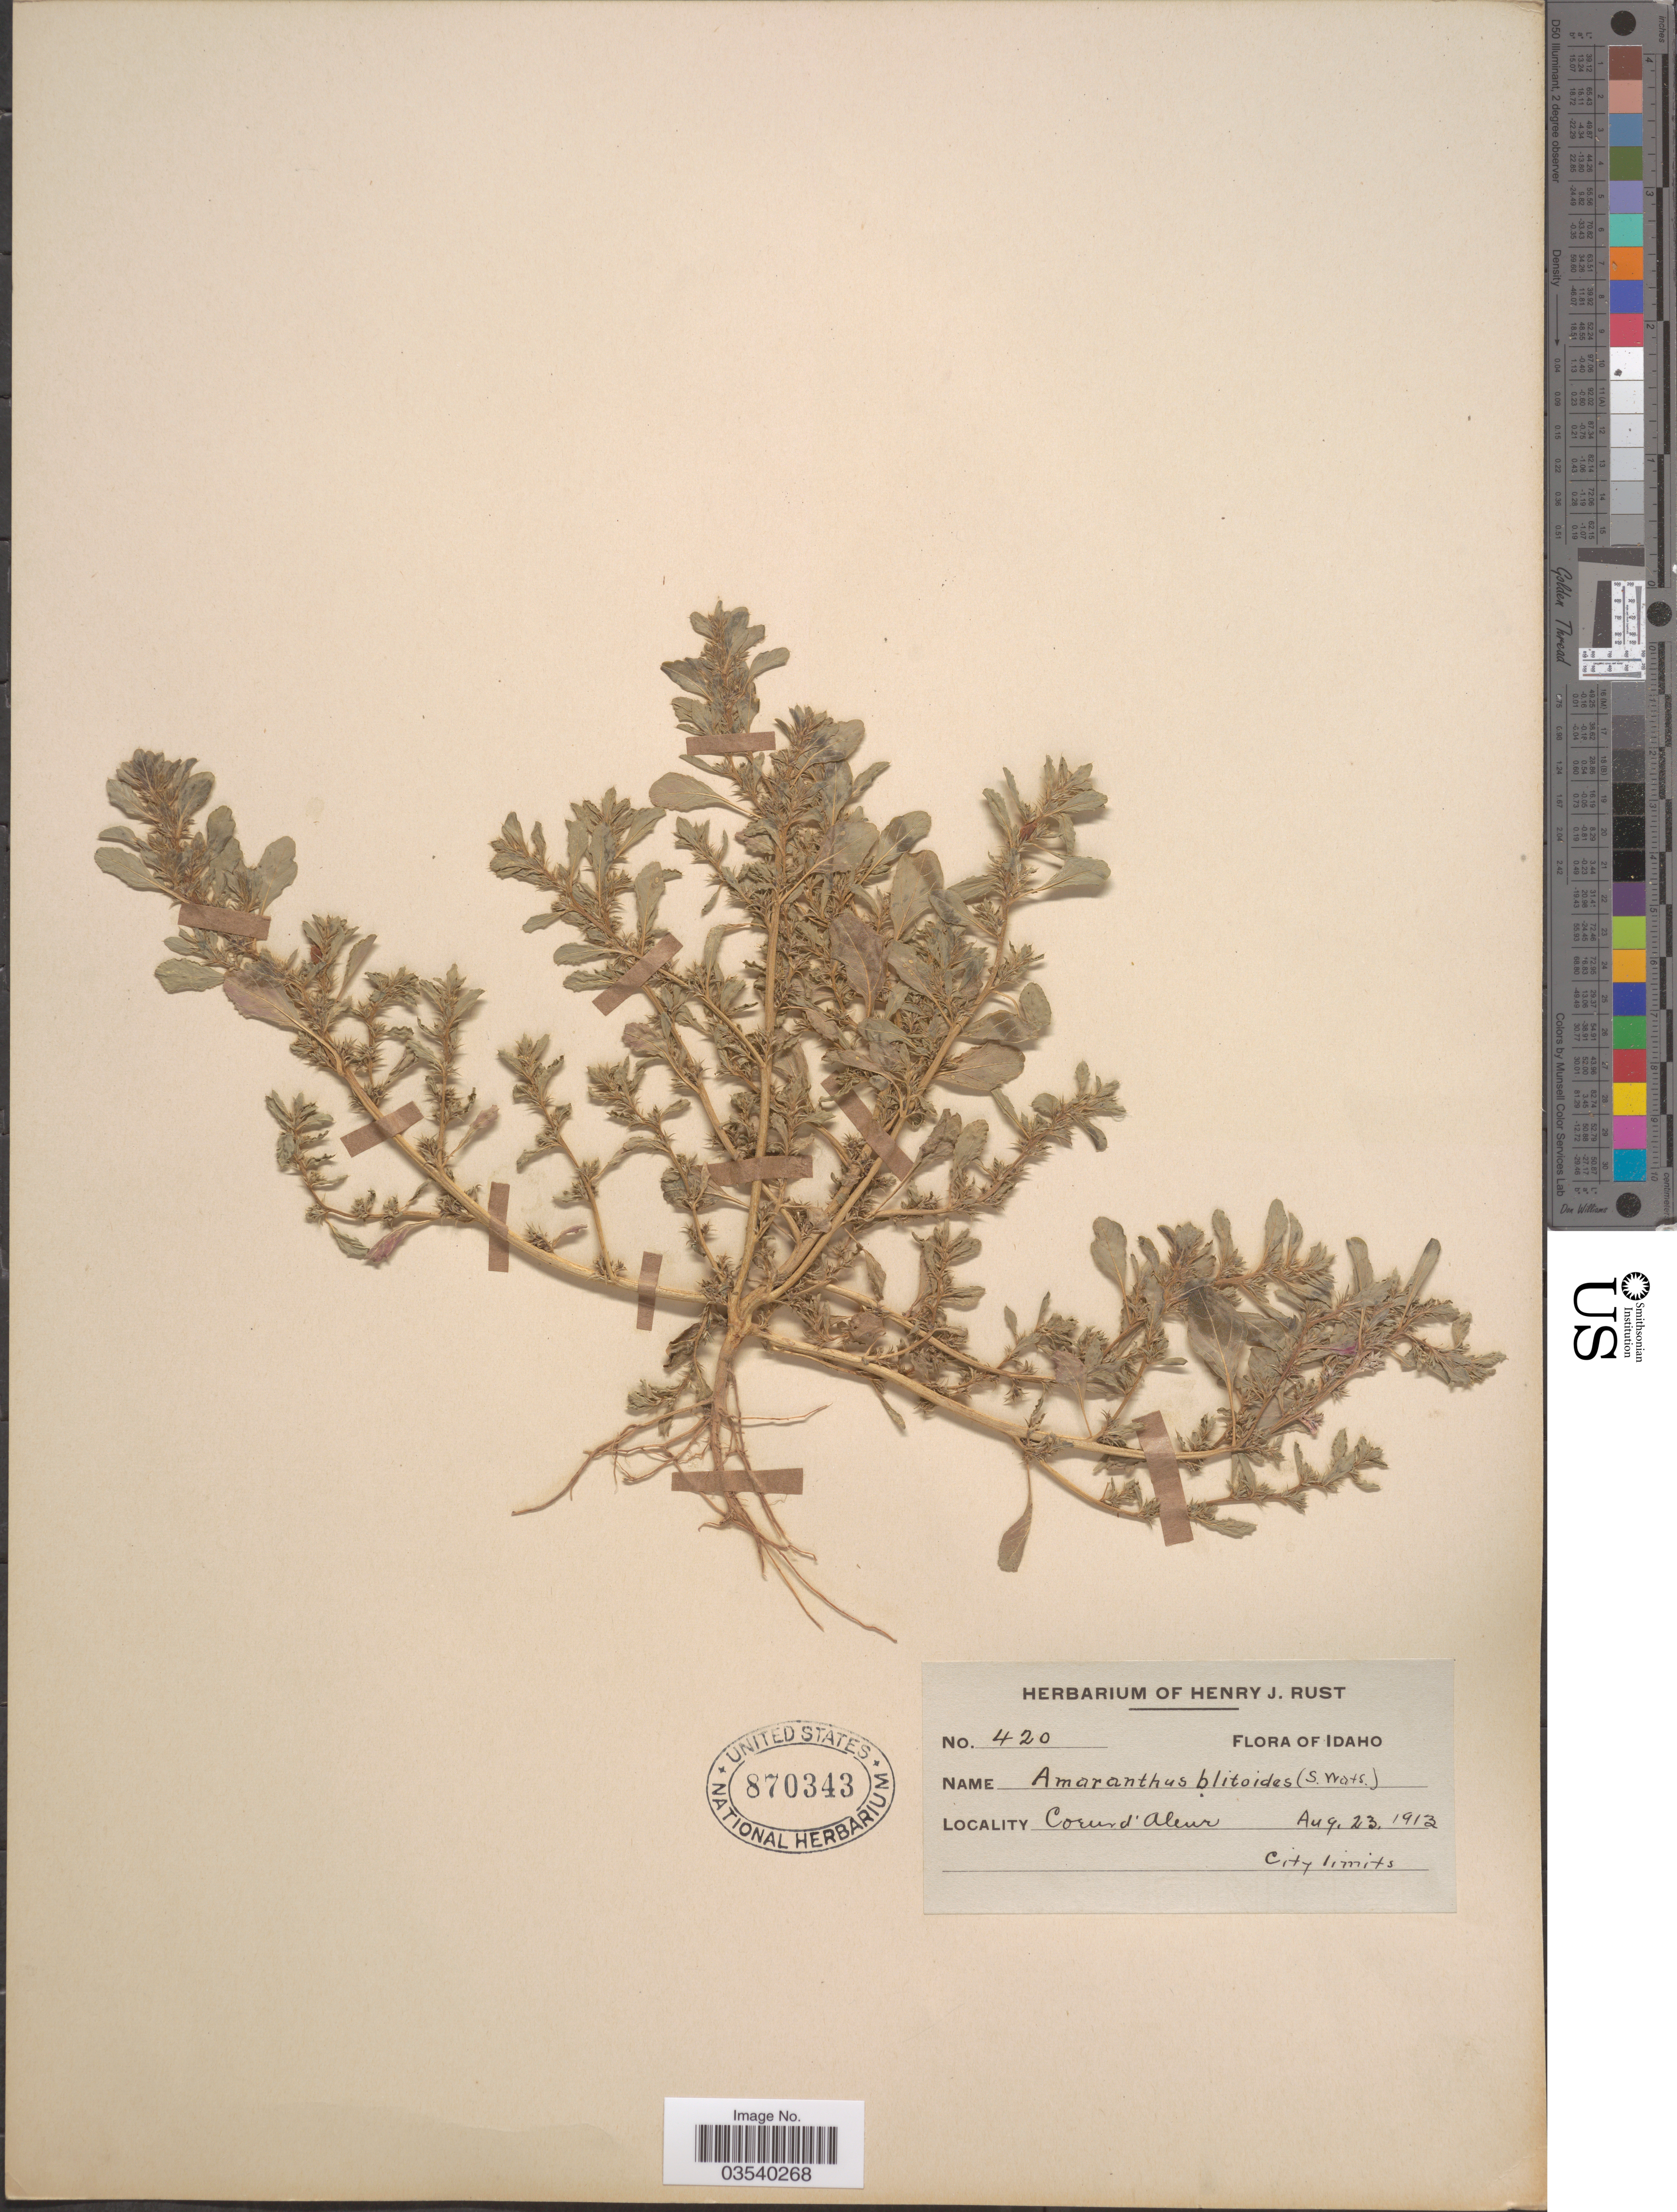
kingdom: Plantae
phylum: Tracheophyta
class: Magnoliopsida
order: Caryophyllales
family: Amaranthaceae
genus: Amaranthus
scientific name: Amaranthus blitoides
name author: S. Watson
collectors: ex herb. Henry J. Rust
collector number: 420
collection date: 1913-08-23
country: United States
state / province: Idaho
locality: Coeur d'Alene.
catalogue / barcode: US 870343